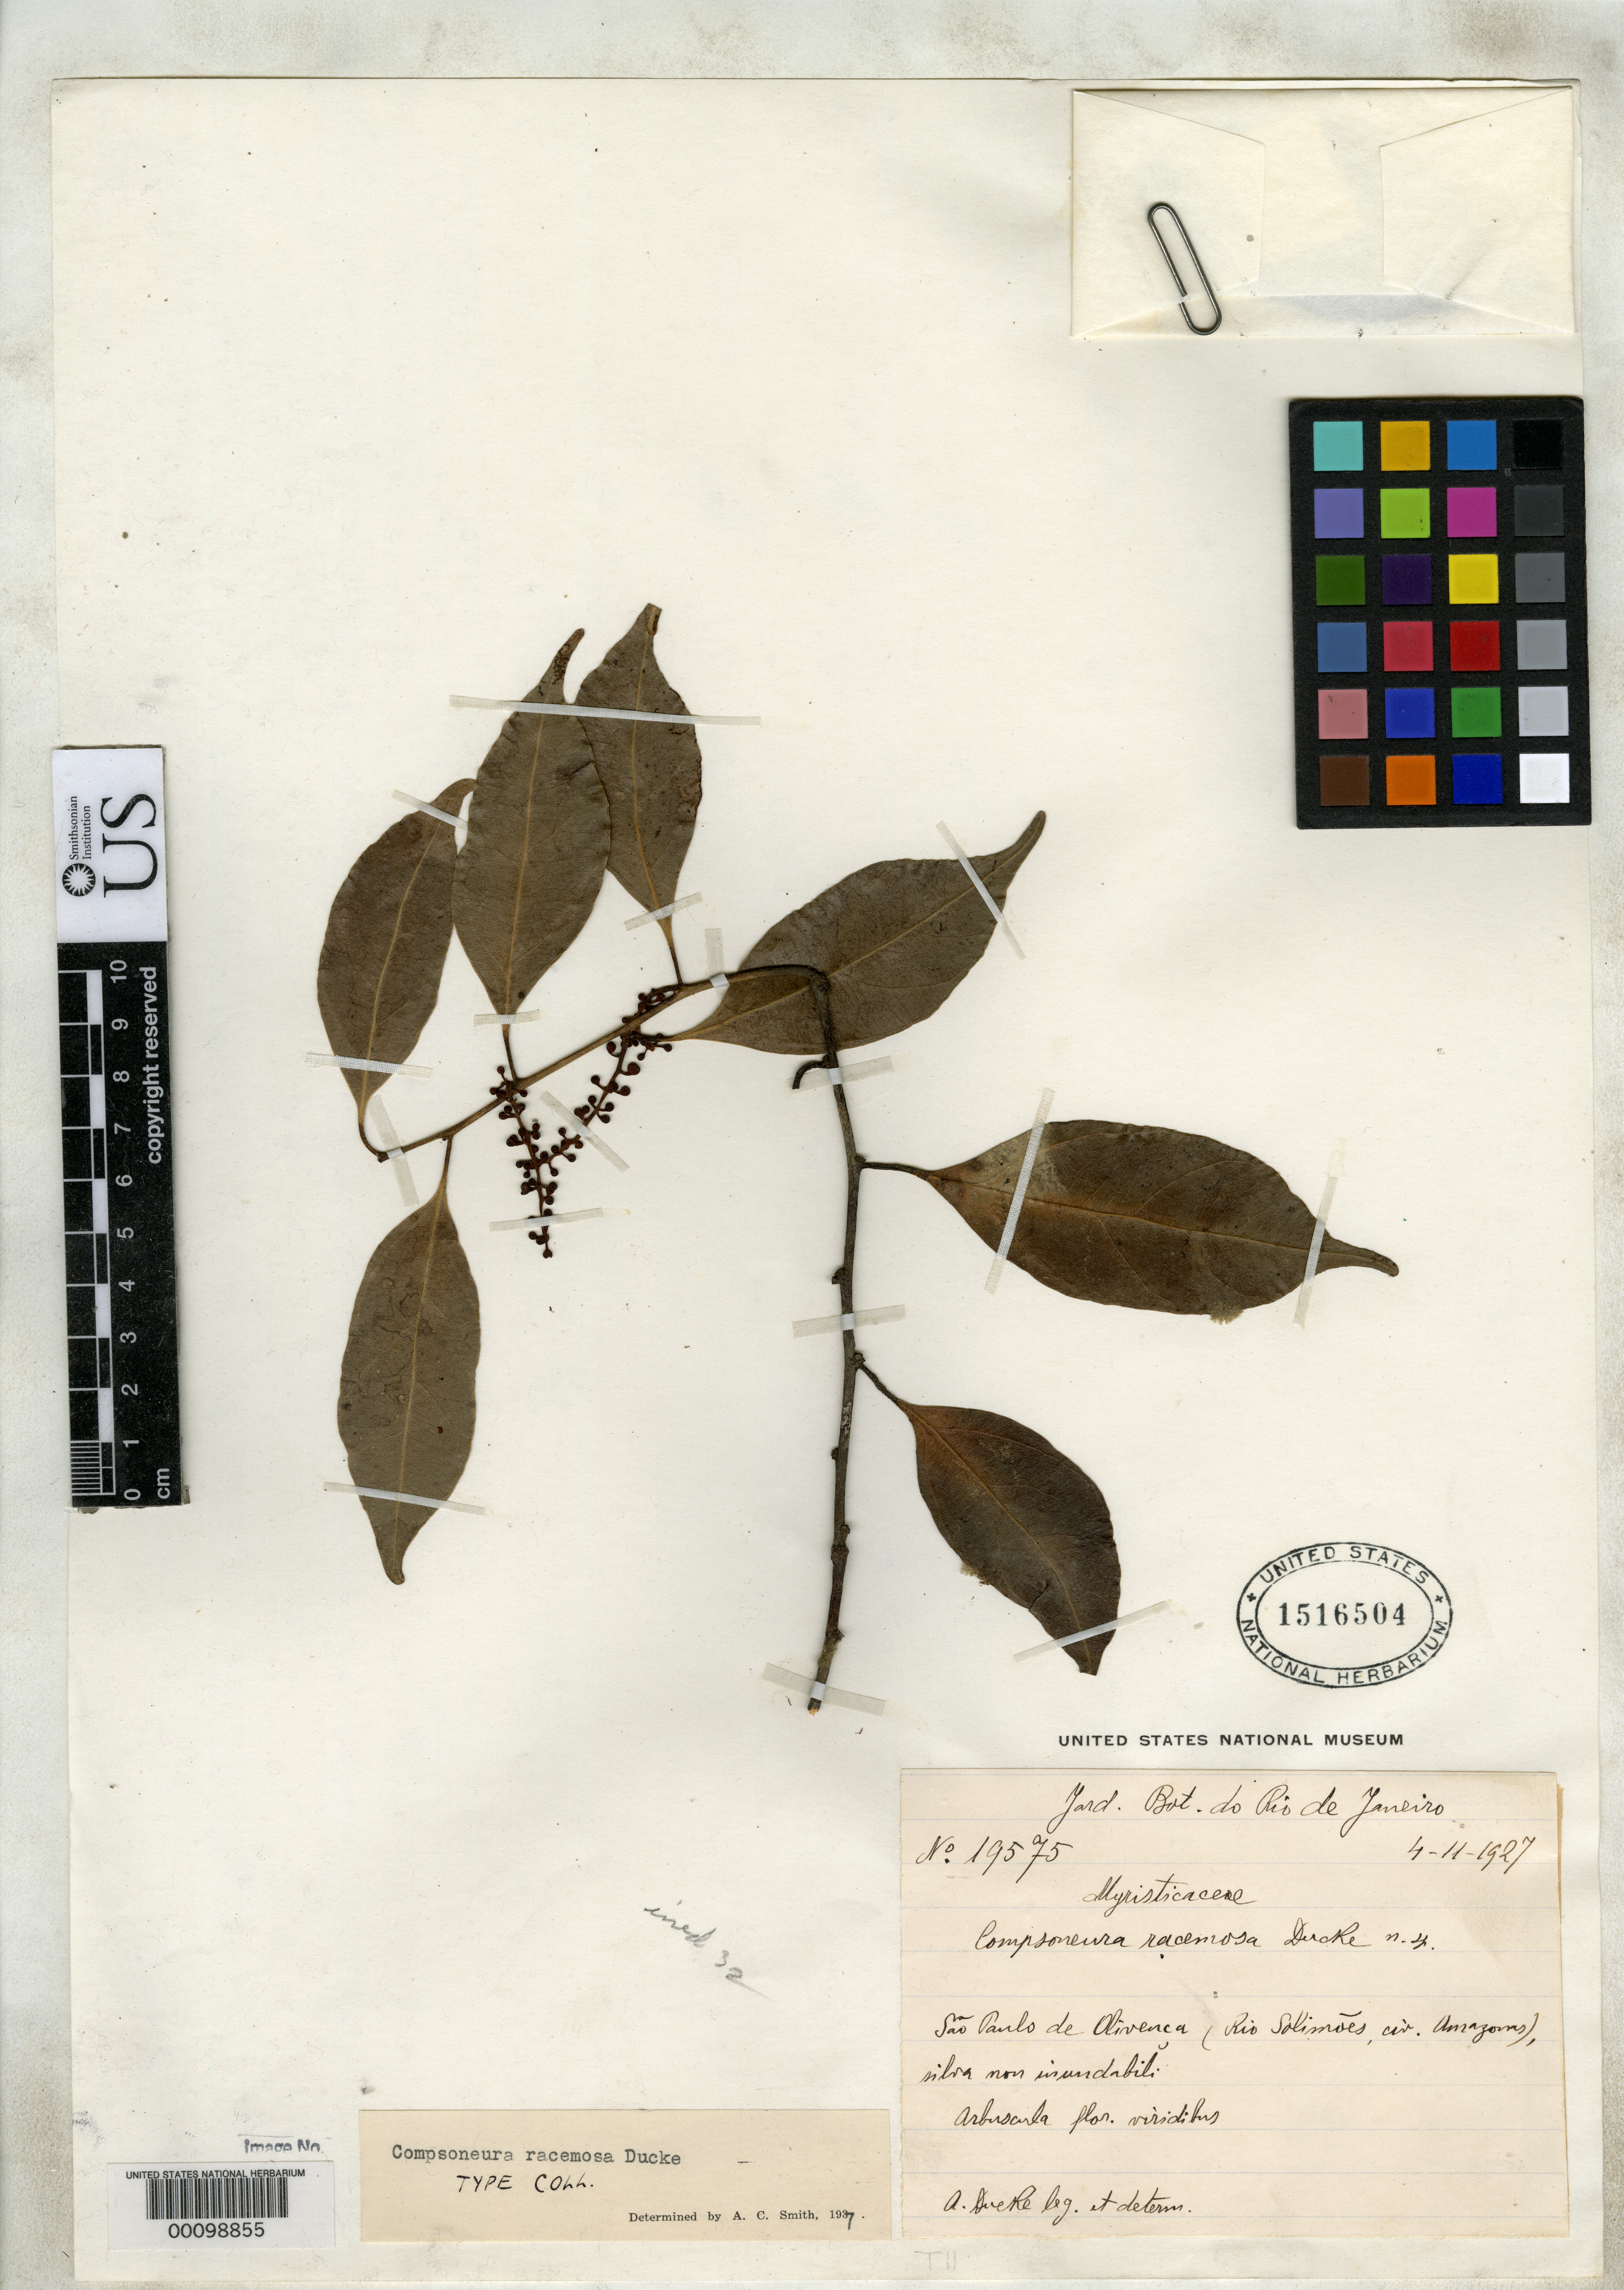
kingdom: Plantae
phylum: Tracheophyta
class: Magnoliopsida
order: Magnoliales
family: Myristicaceae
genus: Compsoneura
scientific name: Compsoneura racemosa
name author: Ducke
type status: Isotype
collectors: A. Ducke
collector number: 19575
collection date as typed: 04 Nov 1927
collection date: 1927-11-04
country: Brazil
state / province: Amazonas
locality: Prope Sao Paulo de Olivenca, Rio Solimoes.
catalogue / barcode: US 1516504